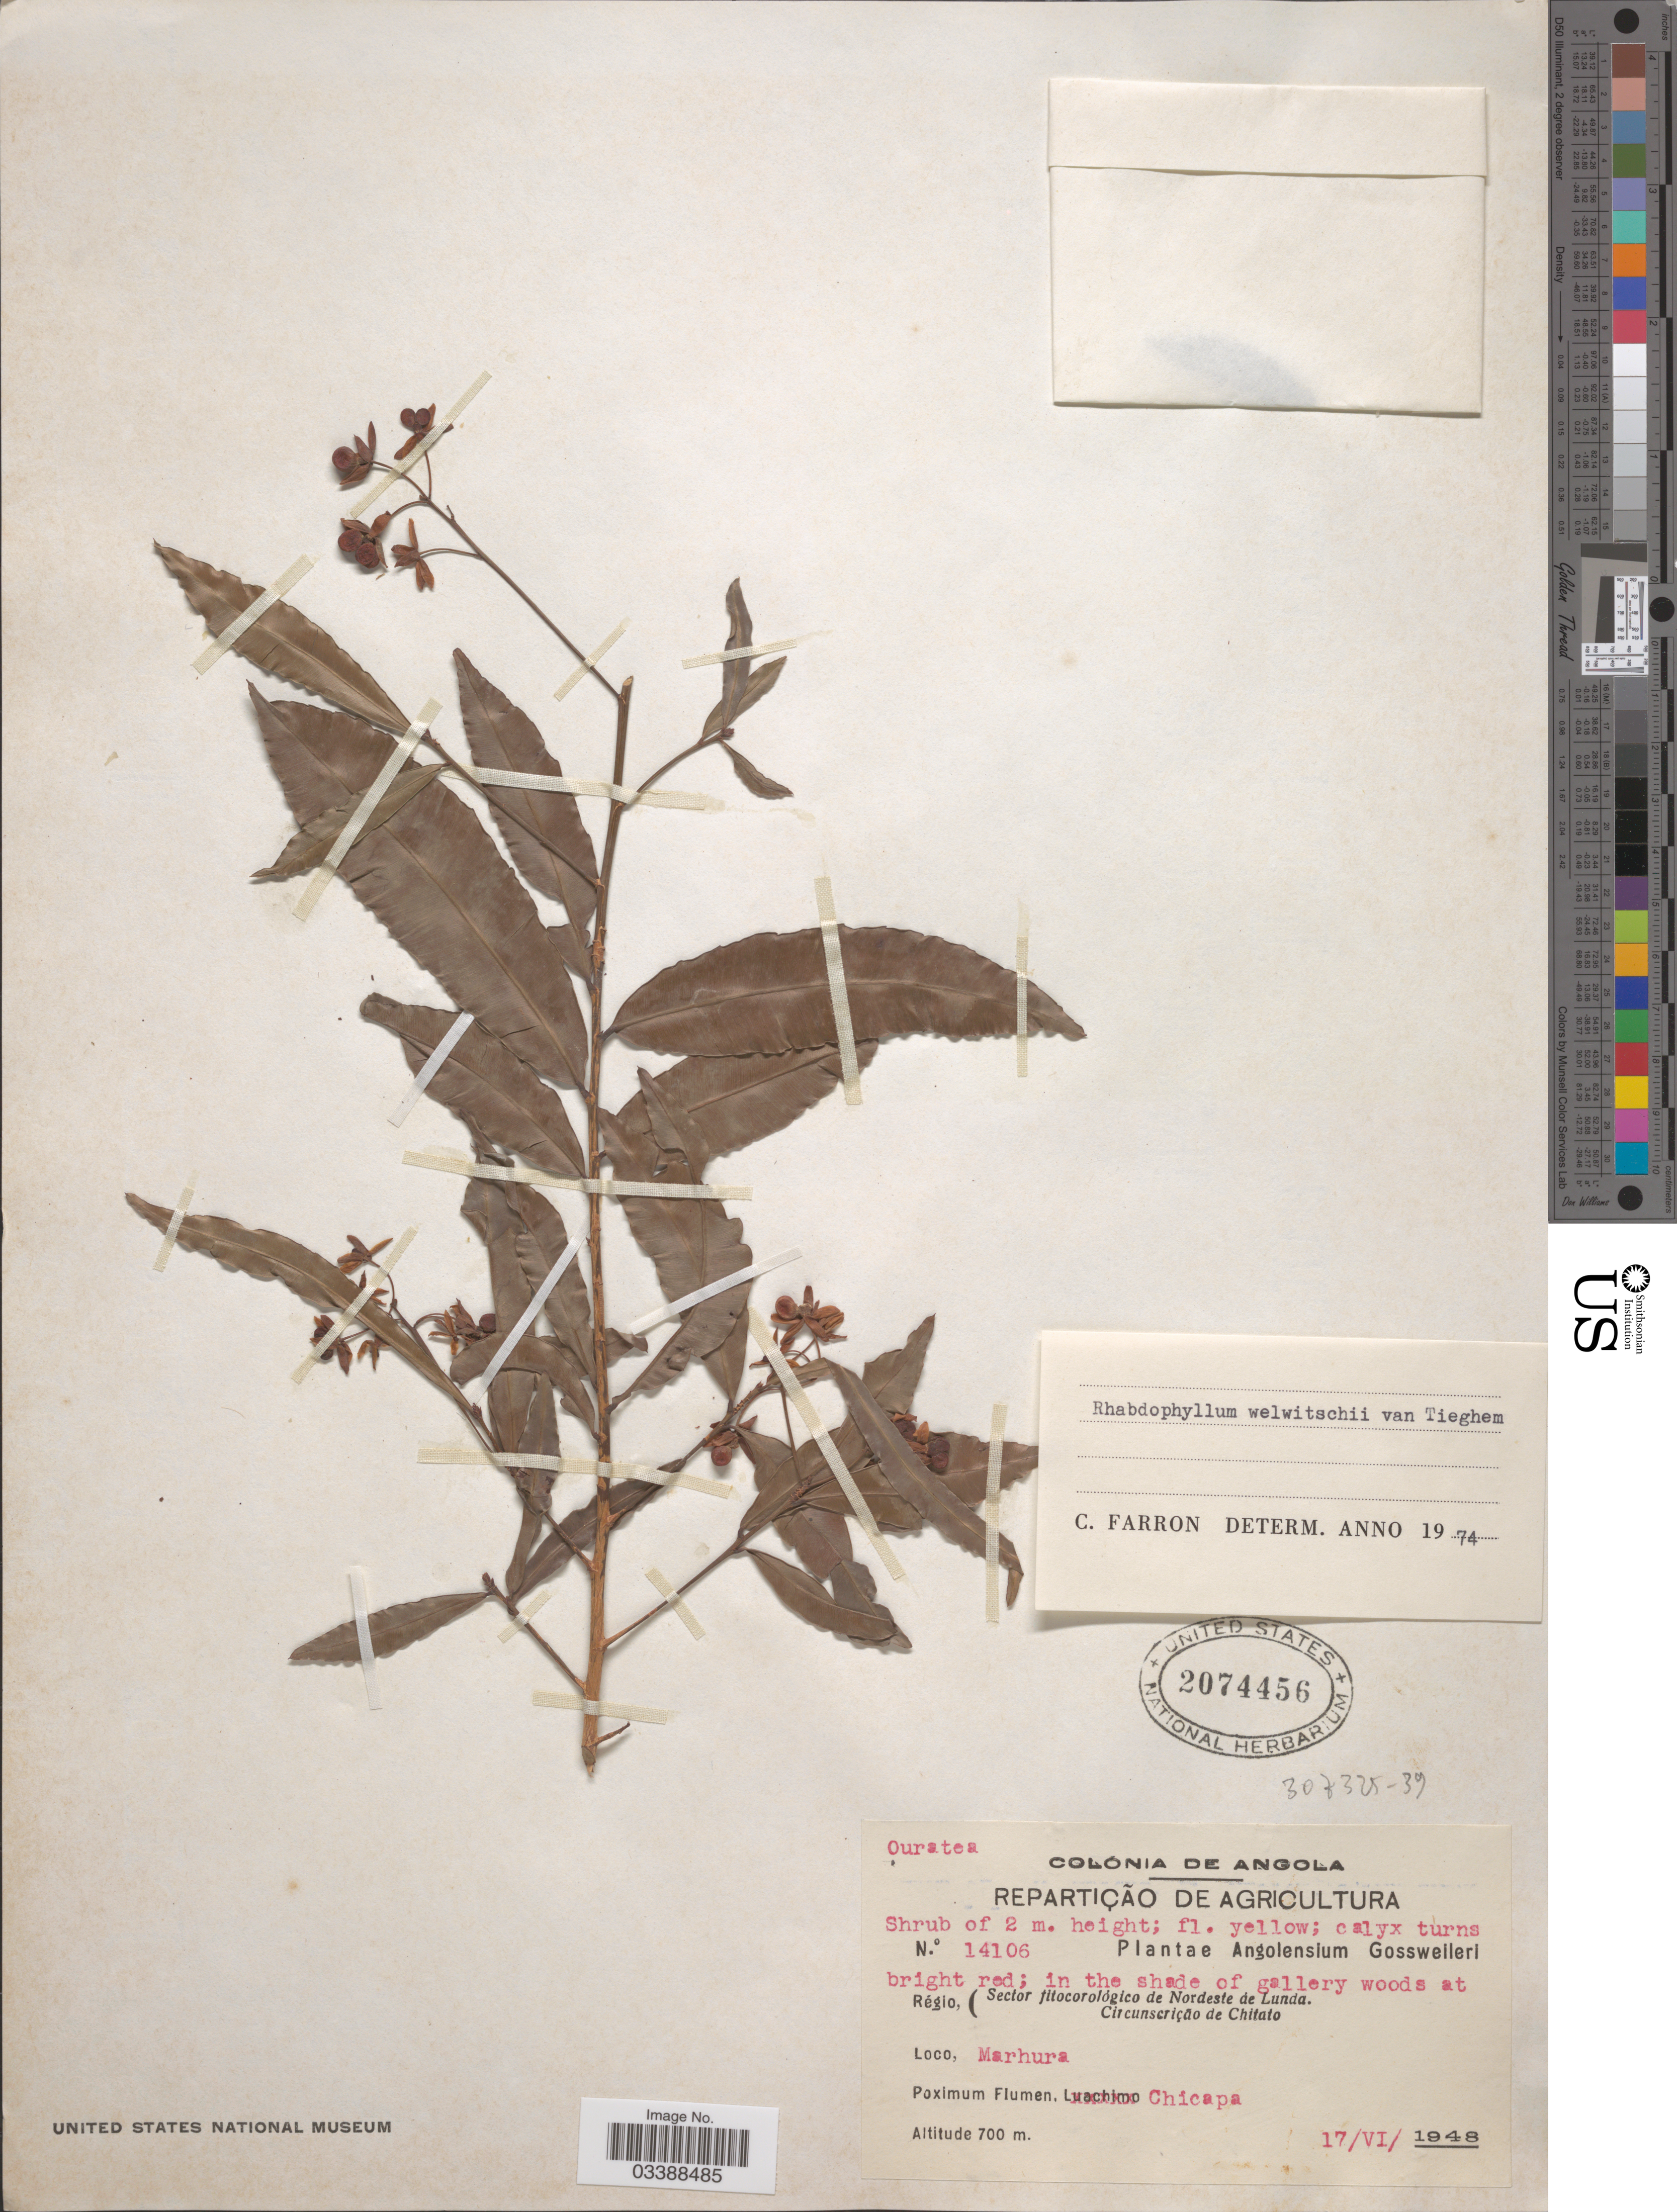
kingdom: Plantae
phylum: Tracheophyta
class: Magnoliopsida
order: Malpighiales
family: Ochnaceae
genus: Rhabdophyllum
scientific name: Rhabdophyllum welwitschii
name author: Tiegh.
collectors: -. Gossweiler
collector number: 14106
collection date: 1948-06-17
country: Angola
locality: Régio, (Sector fitocorlógico de Nordeste de Lunda. Circunscrição Chitato. Marhura. Poximum Flumen, Chicapa.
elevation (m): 700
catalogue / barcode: US 2074456